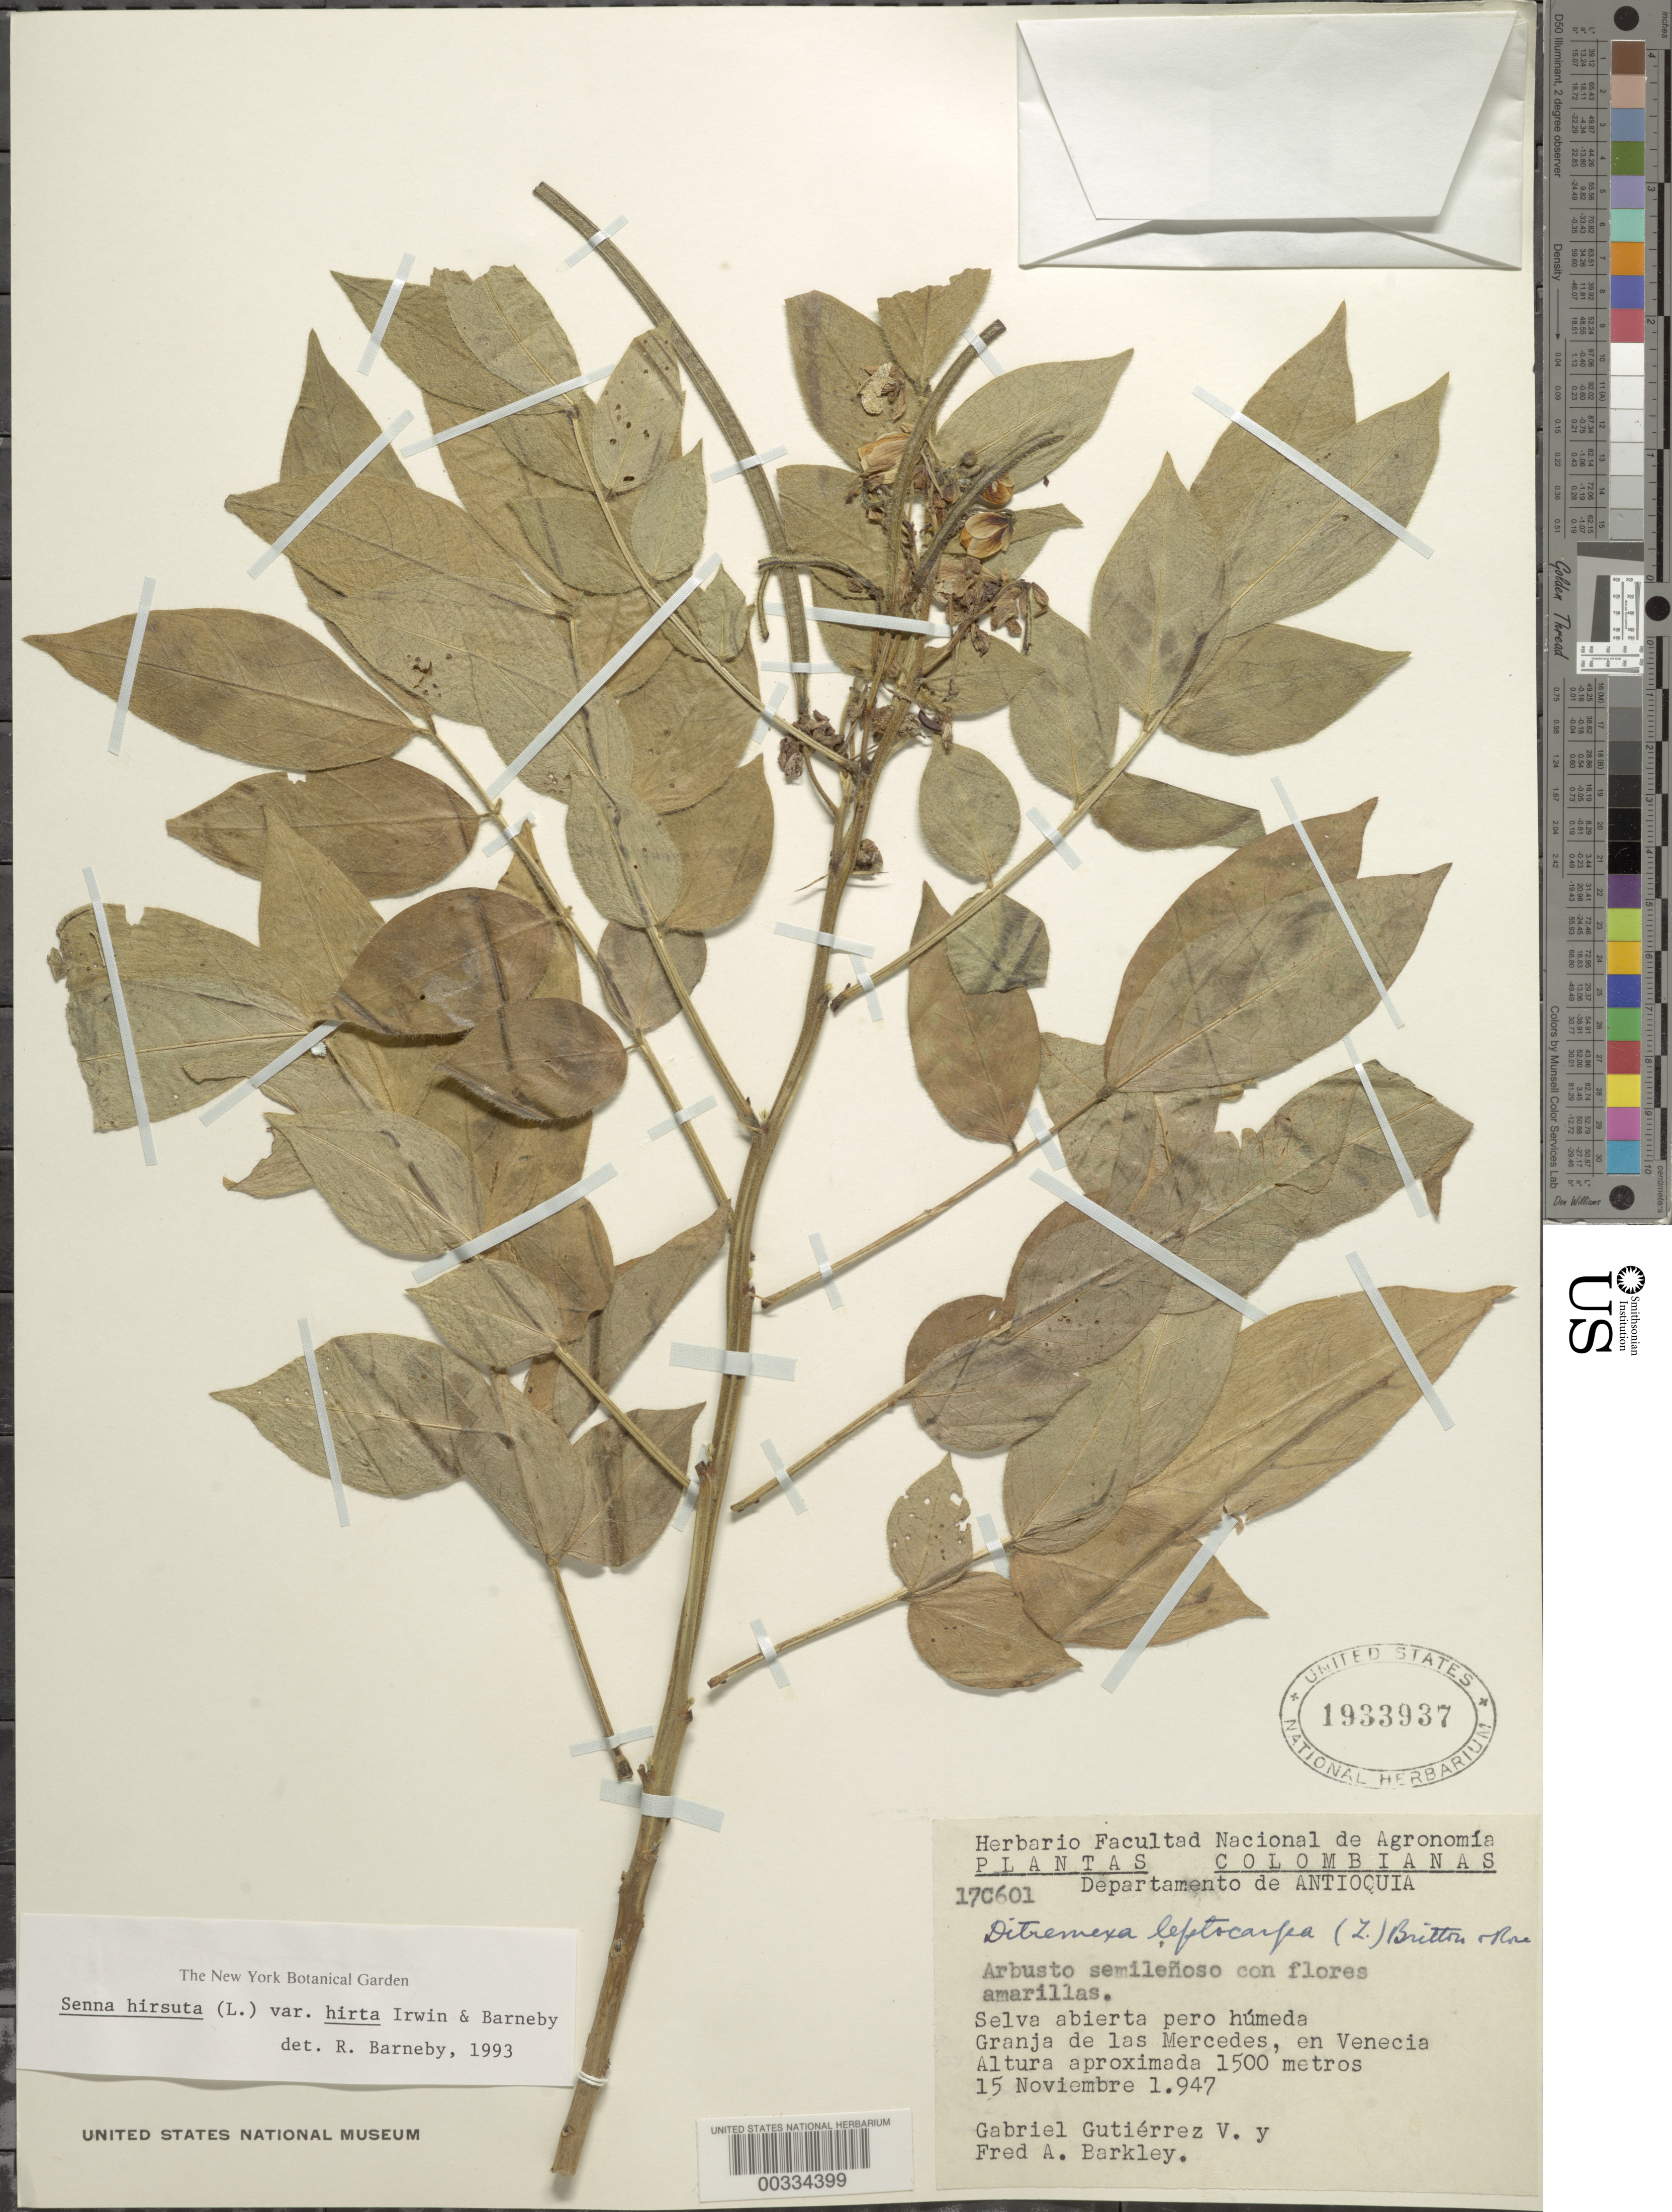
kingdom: Plantae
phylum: Tracheophyta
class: Magnoliopsida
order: Fabales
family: Fabaceae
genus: Senna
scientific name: Senna hirsuta var. hirta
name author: H.S. Irwin & Barneby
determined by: Barneby, Rupert C., (NY)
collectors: G. Gutiérrez V. & F. A. Barkley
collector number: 17c601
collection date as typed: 15 Nov 1947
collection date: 1947-11-15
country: Colombia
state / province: Antioquia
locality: Granja de las Mercedes, en Venecia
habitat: Open forest but humid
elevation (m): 1500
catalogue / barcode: US 1933937